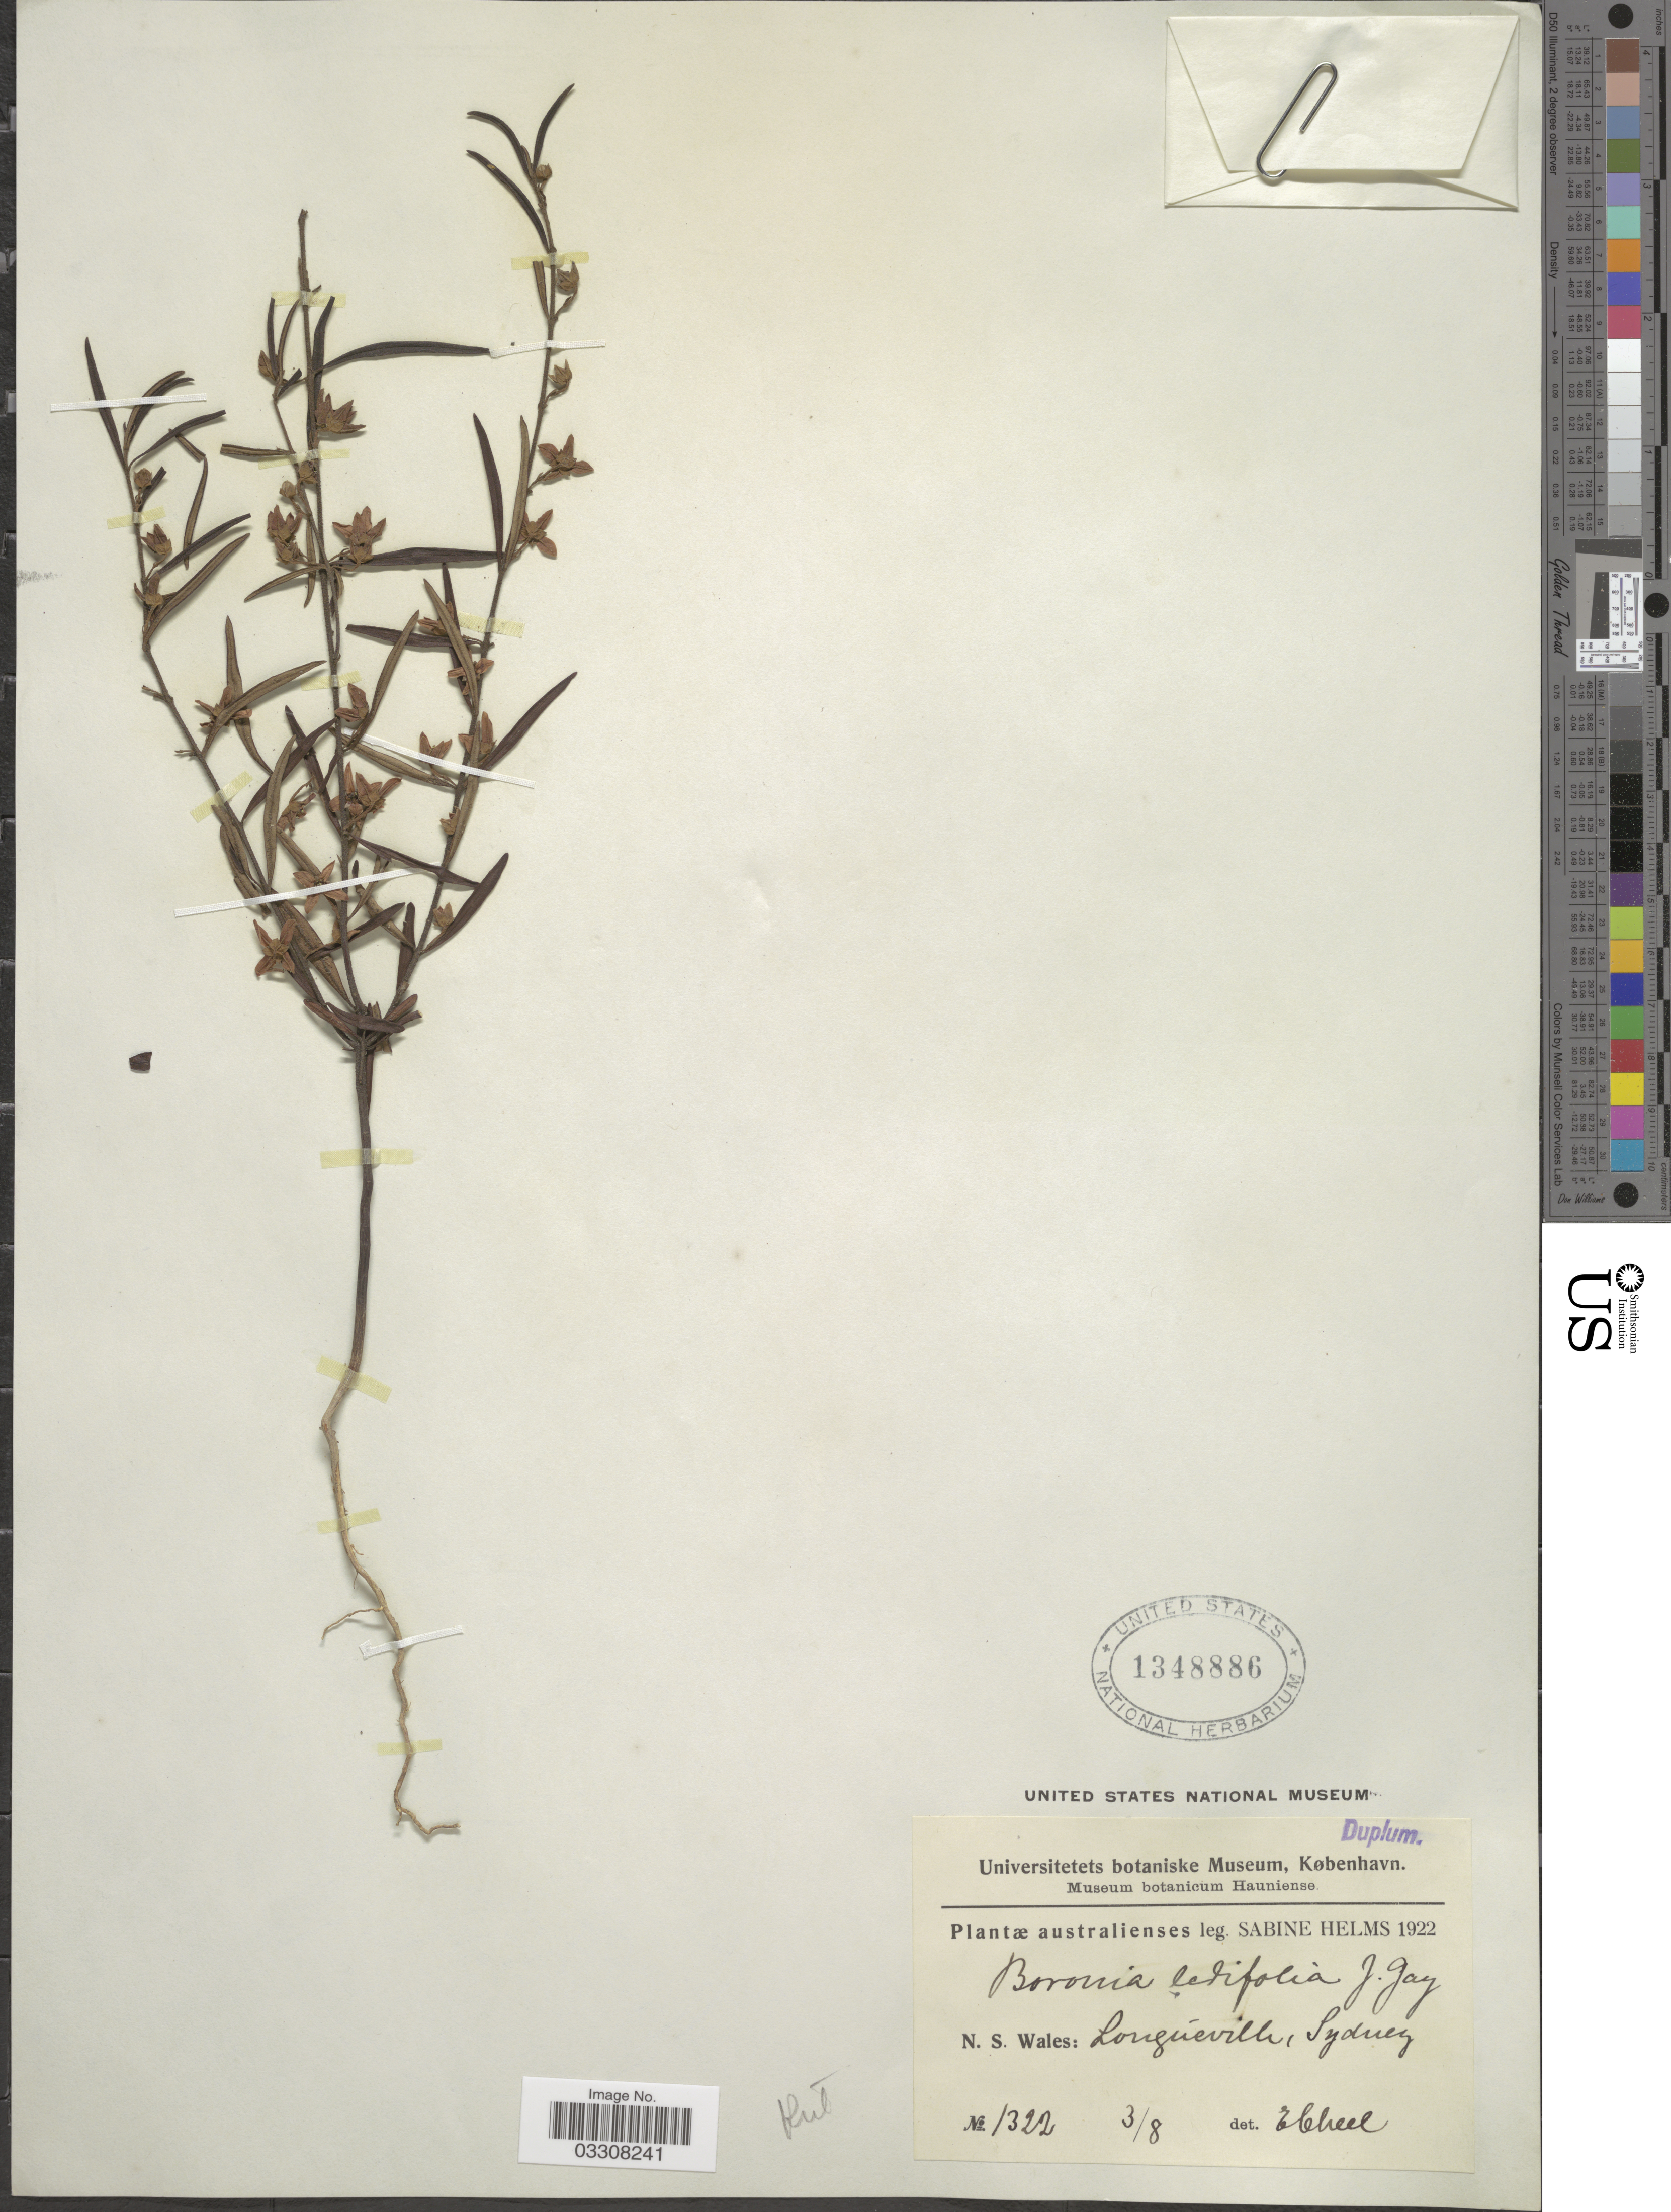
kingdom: Plantae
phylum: Tracheophyta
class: Magnoliopsida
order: Sapindales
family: Rutaceae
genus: Boronia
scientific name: Boronia ledifolia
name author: (Vent.) DC.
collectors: S. Helms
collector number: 1322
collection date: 1922-08-03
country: Australia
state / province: New South Wales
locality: Longueville, Sydney.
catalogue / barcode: US 1348886